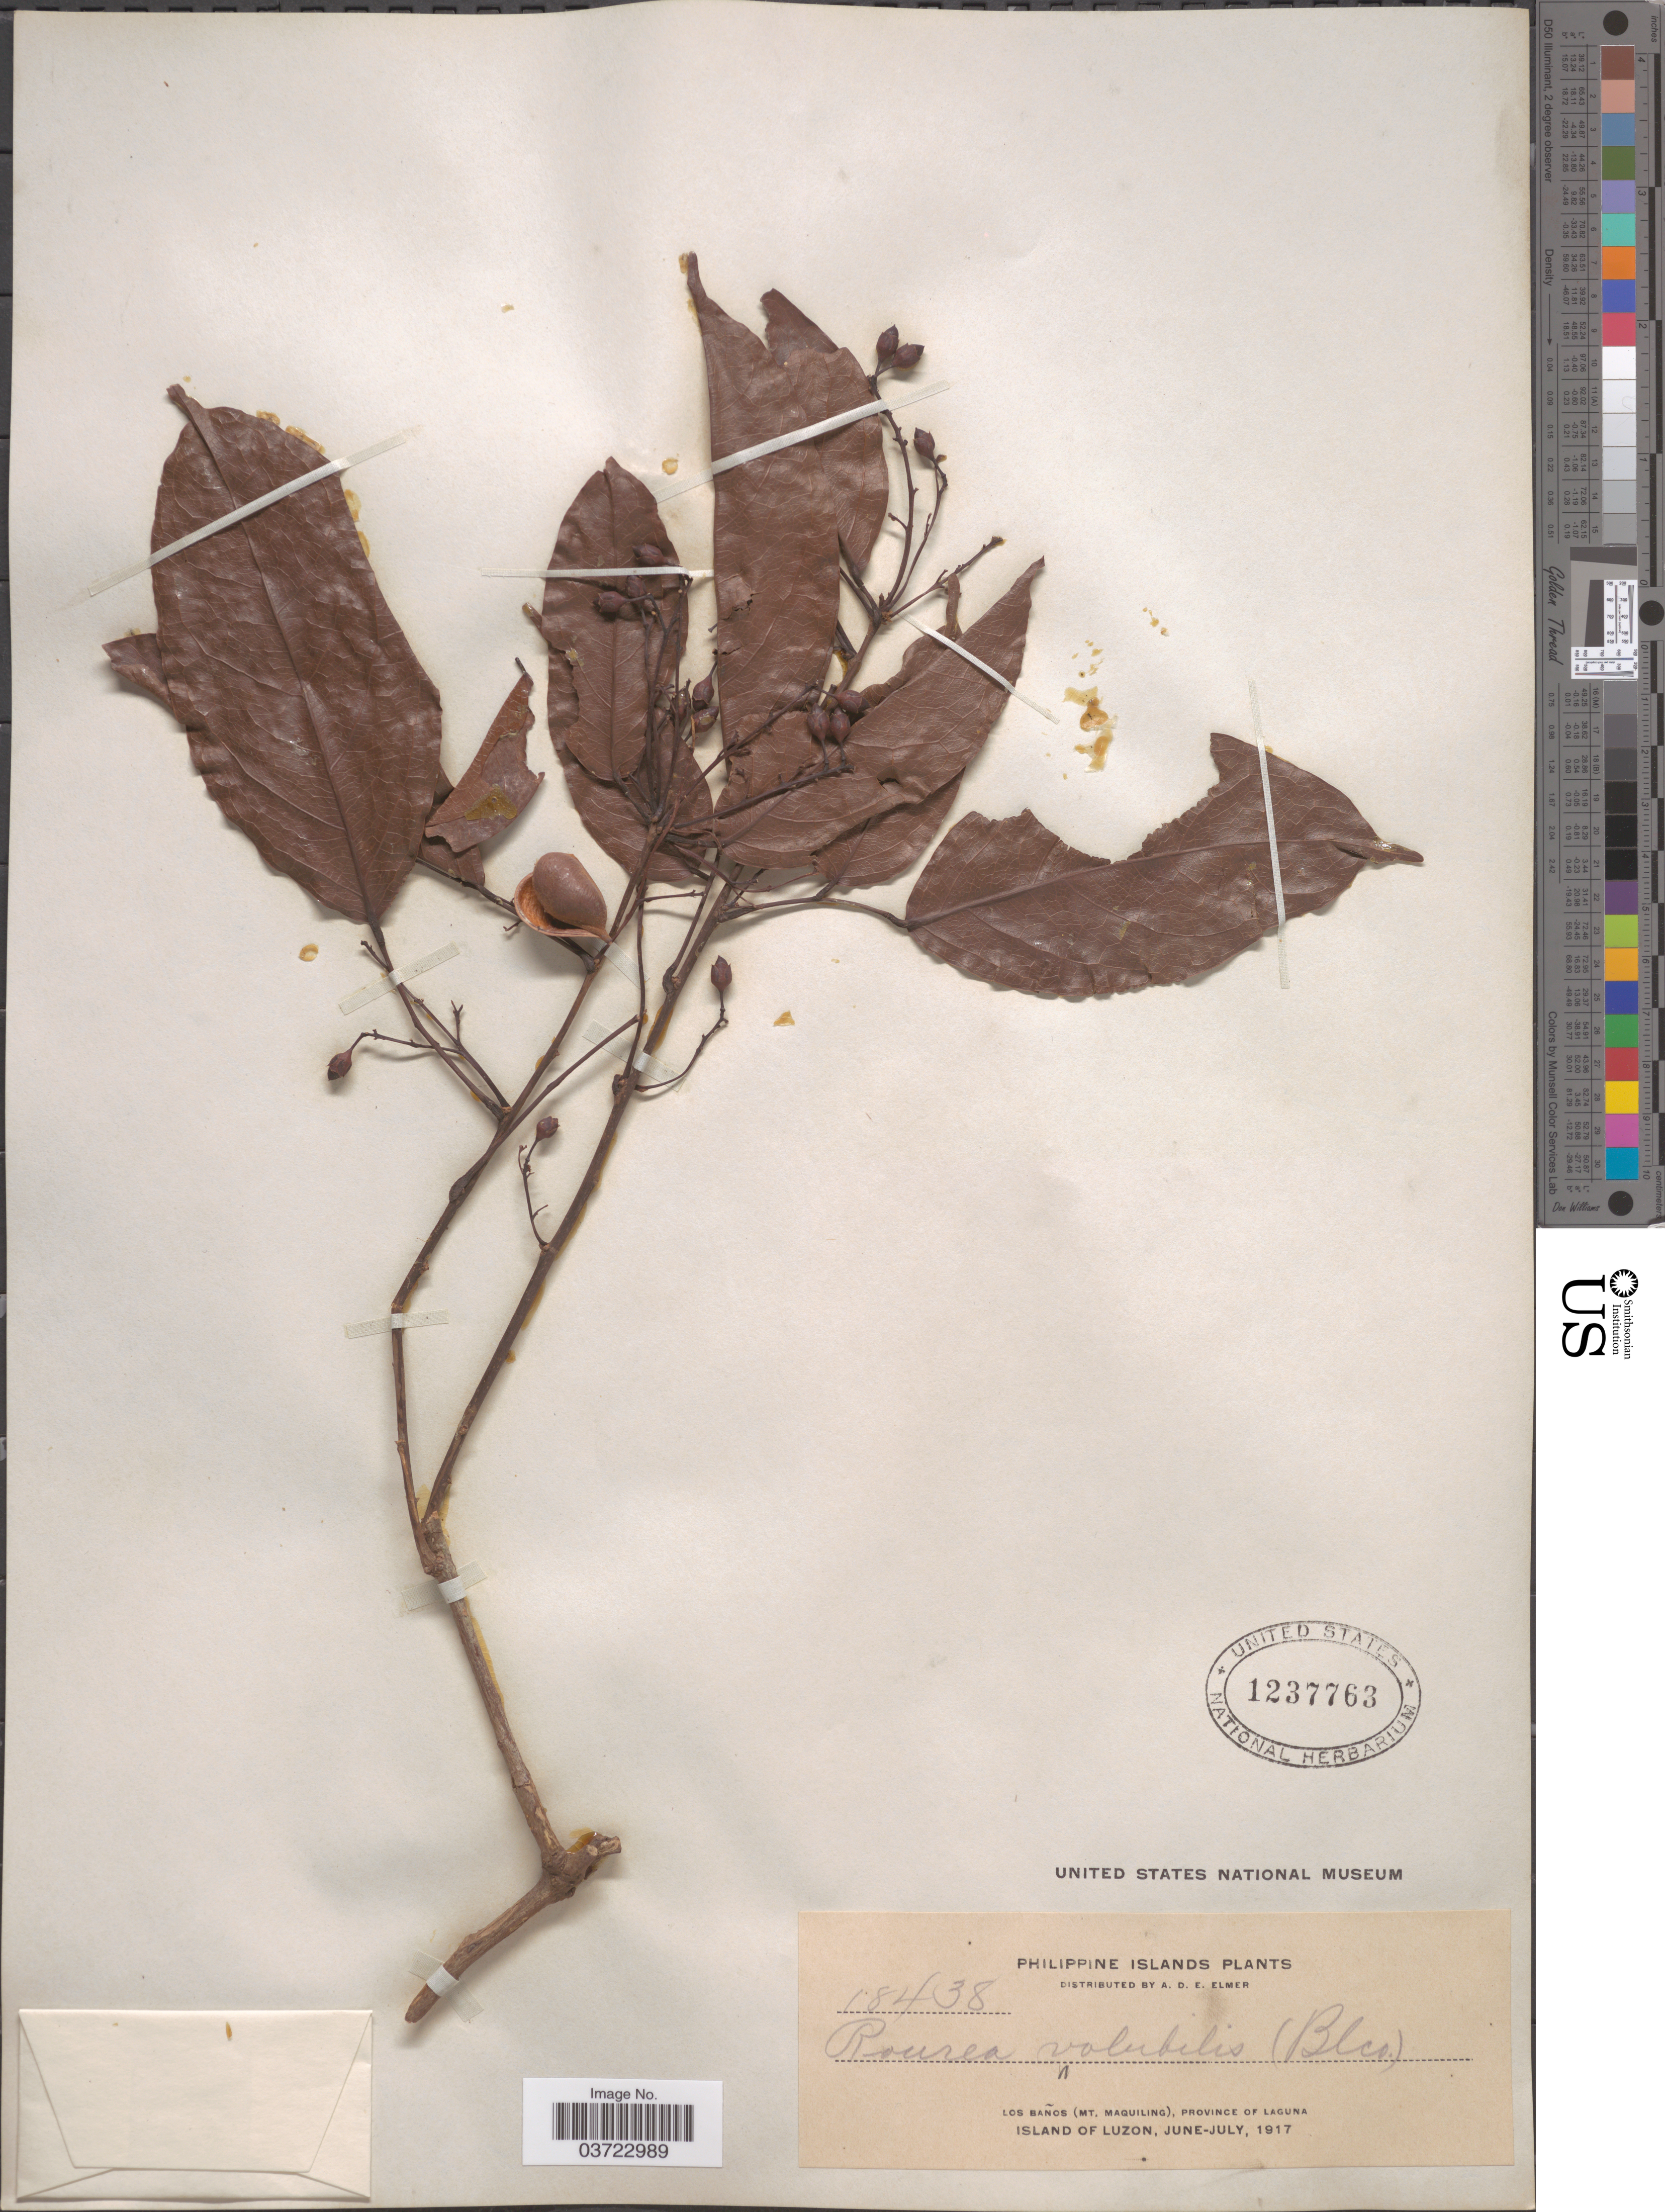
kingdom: Plantae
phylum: Tracheophyta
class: Magnoliopsida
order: Oxalidales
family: Connaraceae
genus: Rourea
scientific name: Rourea volubilis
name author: Merr.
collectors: A. D. E. Elmer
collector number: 18438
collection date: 1917-06/1917-07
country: Philippines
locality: Philippine Islands. Los Baños (Mt. Maquiling), Province of Laguna. Island of Luzon.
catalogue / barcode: US 1237763